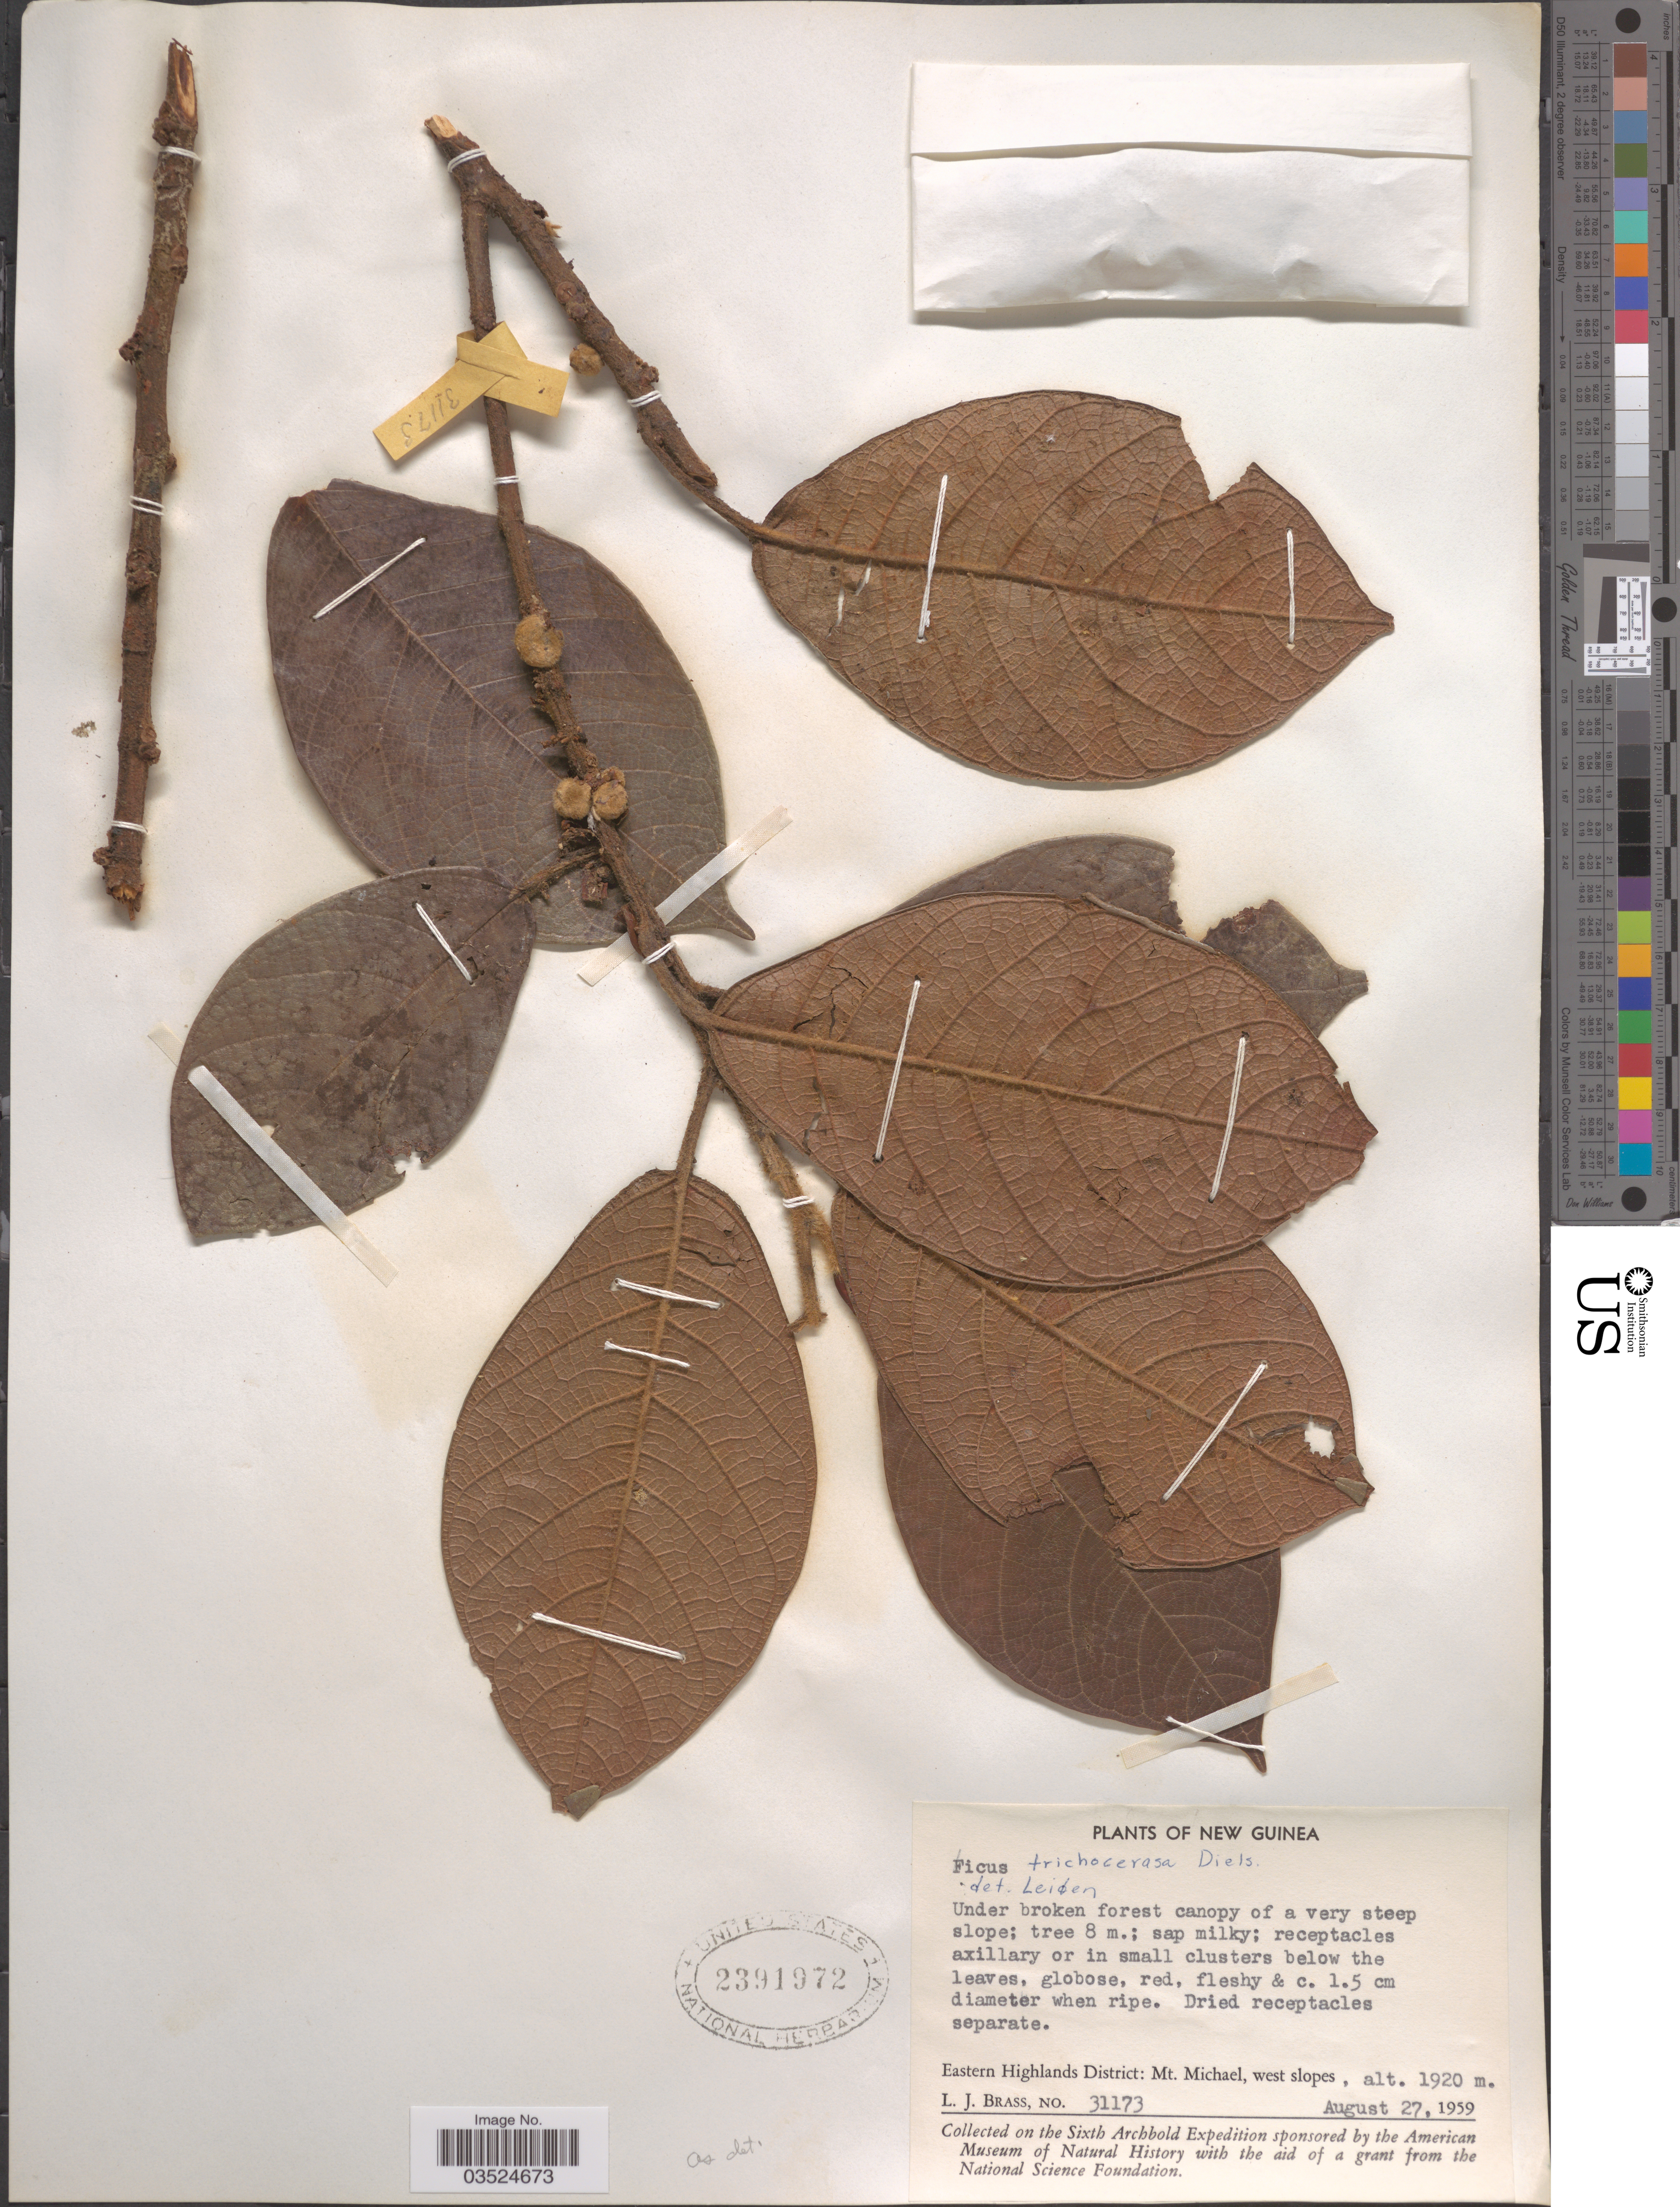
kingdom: Plantae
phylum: Tracheophyta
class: Magnoliopsida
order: Rosales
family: Moraceae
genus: Ficus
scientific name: Ficus trichocerasa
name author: Diels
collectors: L. J. Brass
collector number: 31173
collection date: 1959-08-27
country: Papua New Guinea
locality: New Guinea. Eastern Highlands District: Mt. Michael, west slopes.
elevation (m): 1920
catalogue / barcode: US 2391972